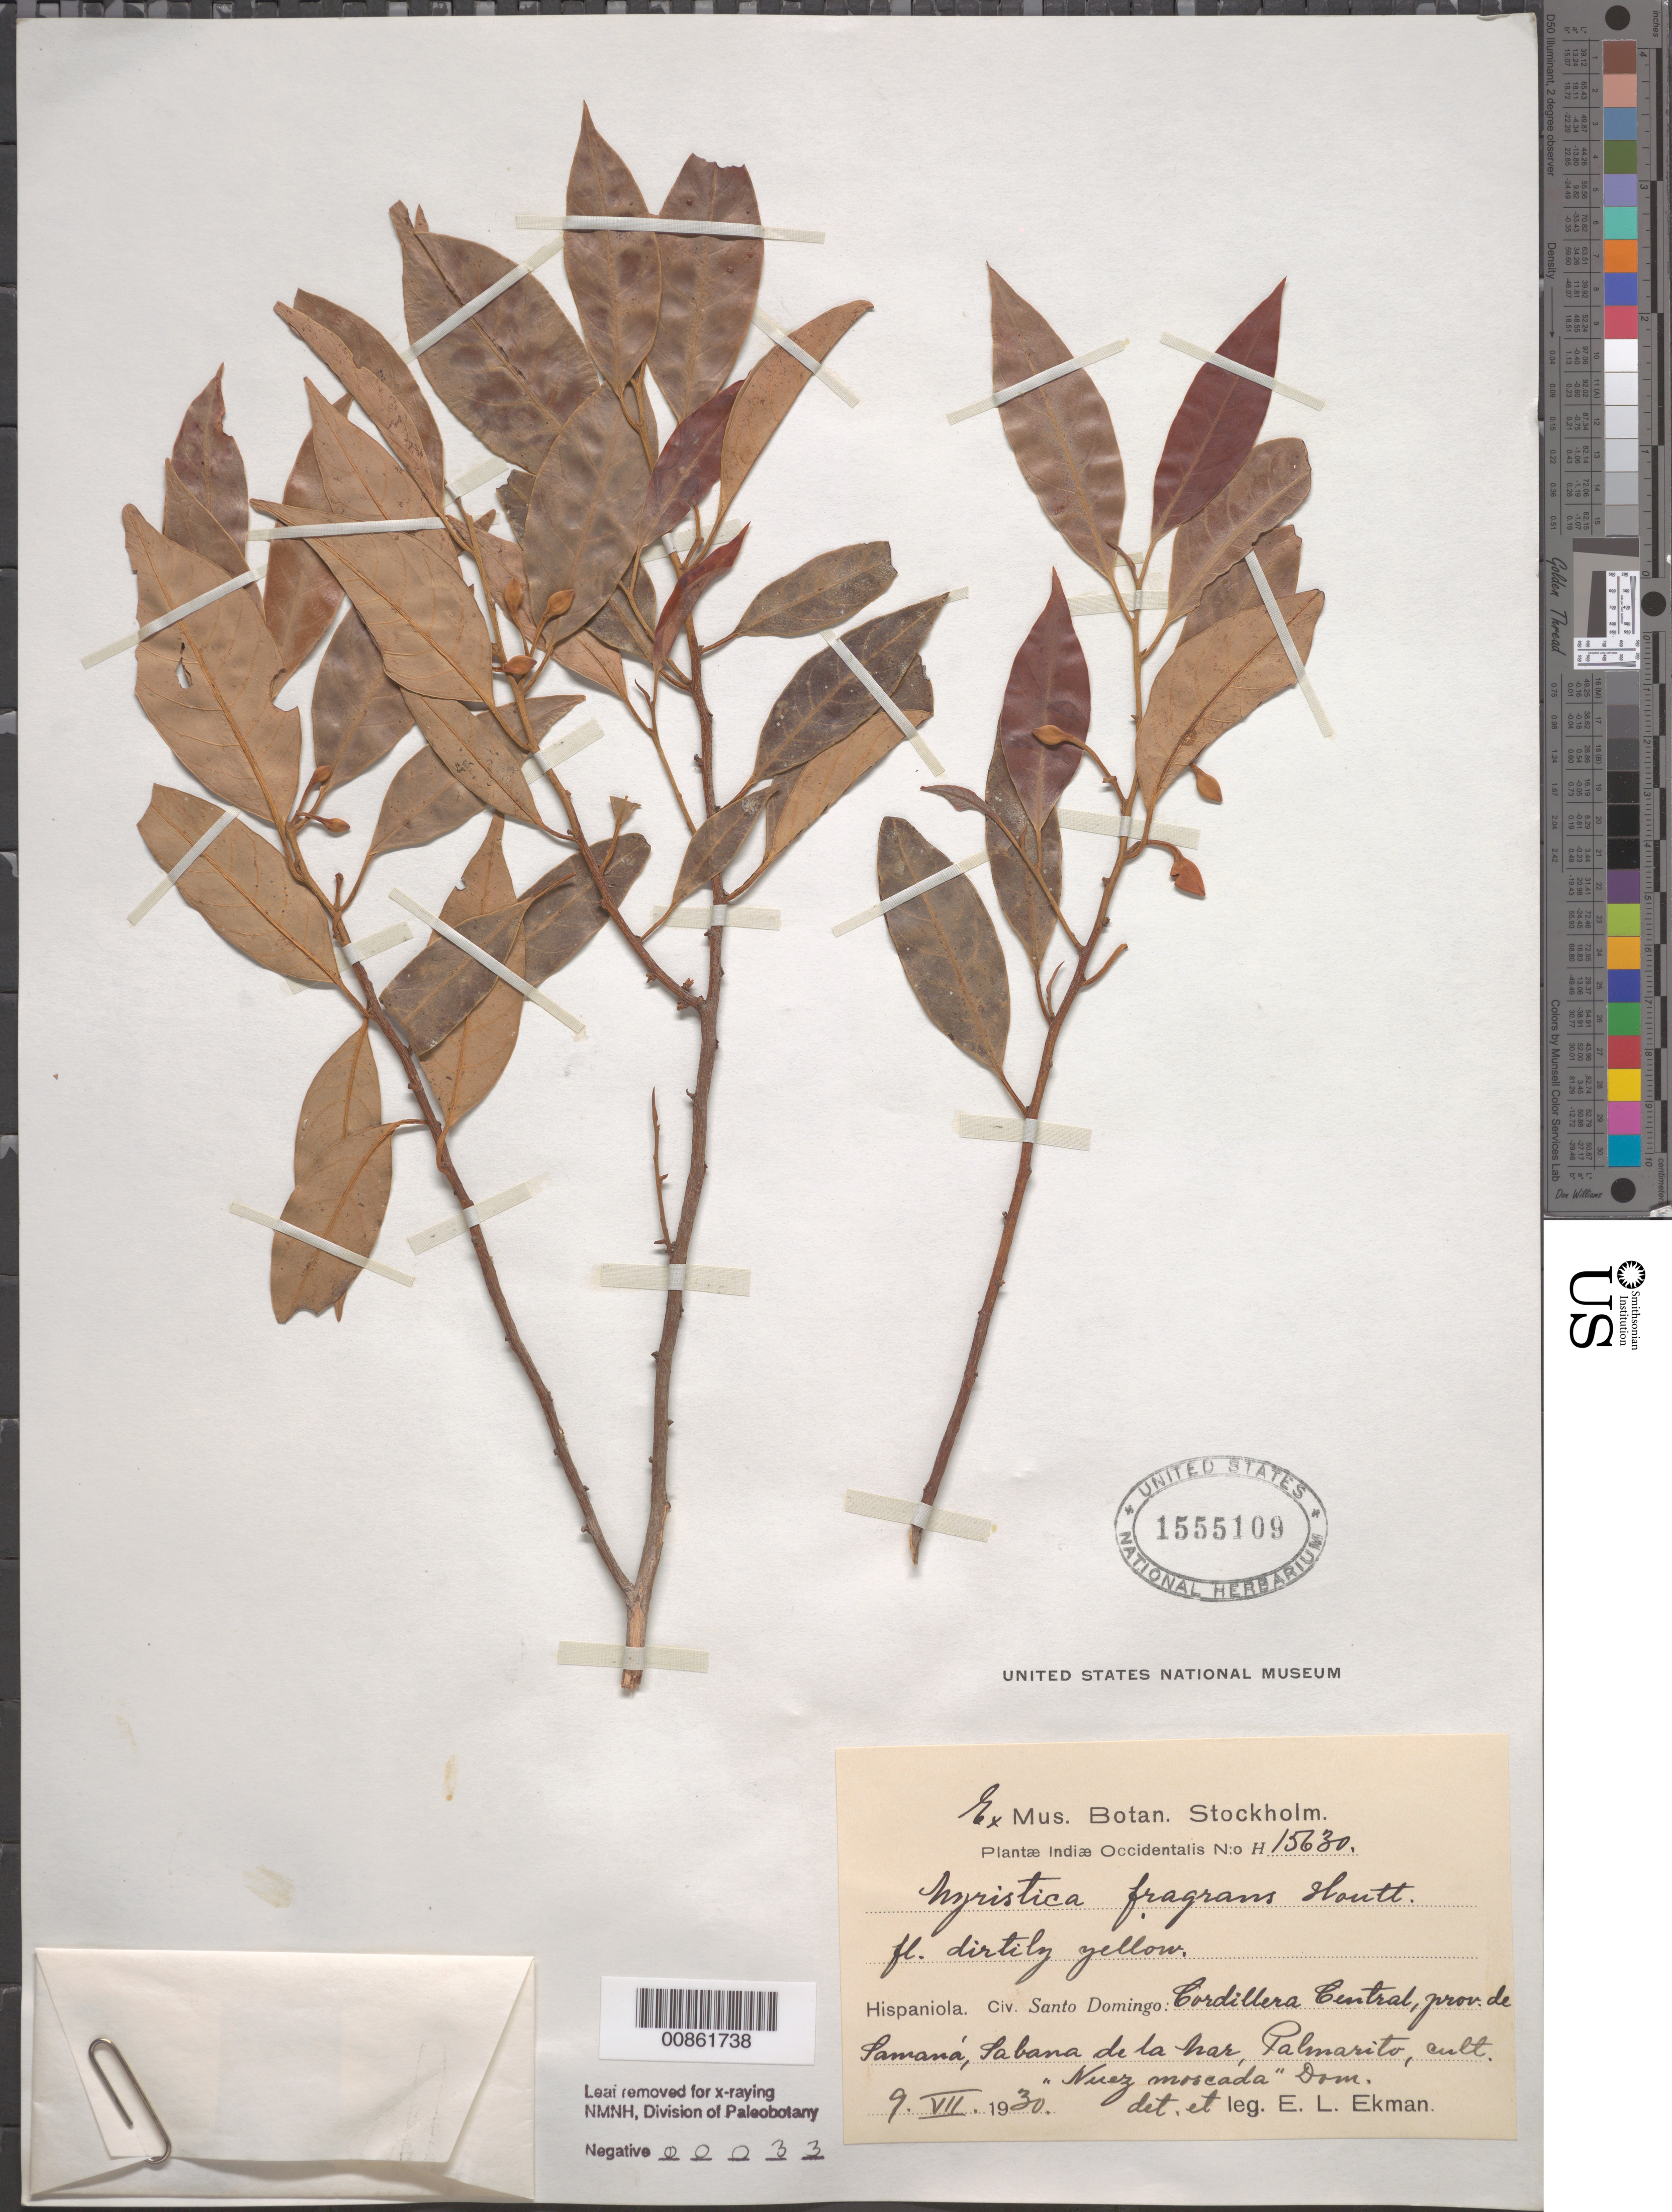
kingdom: Plantae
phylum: Tracheophyta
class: Magnoliopsida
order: Magnoliales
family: Myristicaceae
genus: Myristica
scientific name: Myristica fragrans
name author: Houtt.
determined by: Ekman, E. L.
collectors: E. L. Ekman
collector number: H 15630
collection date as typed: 09 Jul 1930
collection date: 1930-07-09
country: Dominican Republic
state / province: Samana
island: Hispaniola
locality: Cordillera Central, Sabana de la Mar, Palmarito.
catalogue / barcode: US 1555109